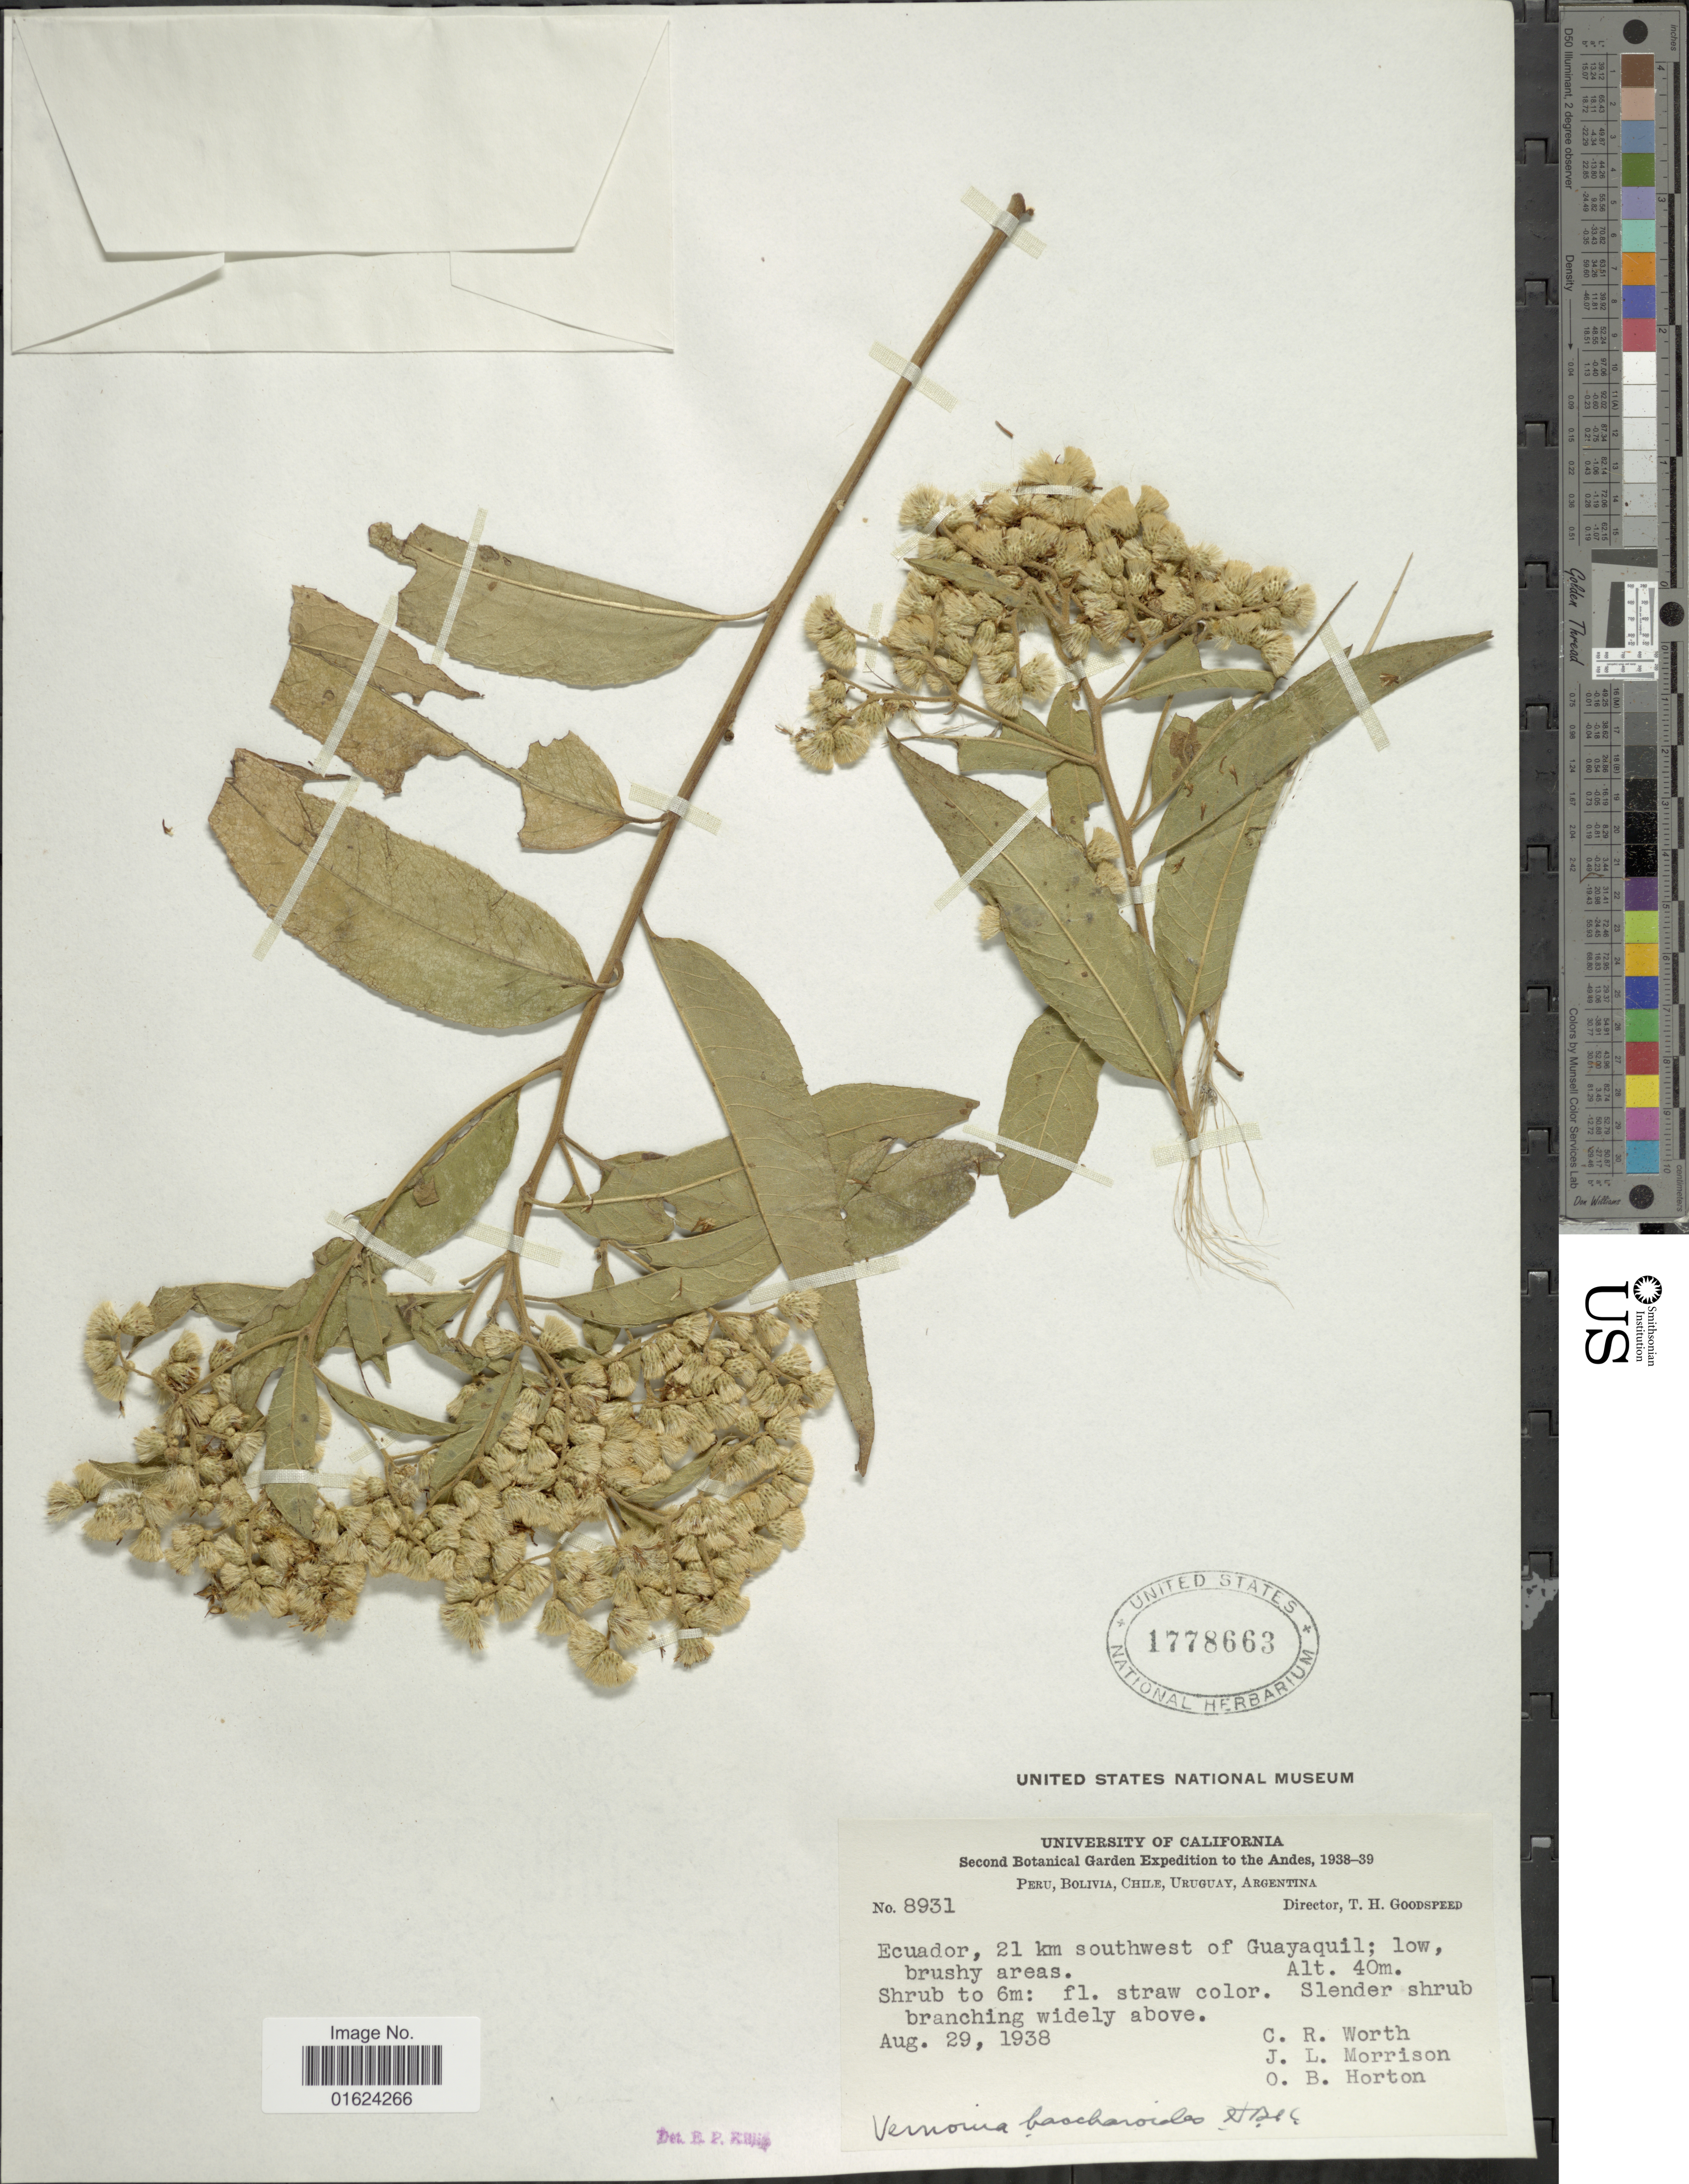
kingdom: Plantae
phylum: Tracheophyta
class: Magnoliopsida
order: Asterales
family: Asteraceae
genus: Vernonanthura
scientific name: Vernonanthura patens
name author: (Kunth) H. Rob.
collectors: C. R. Worth, J. L. Morrison & O. B. Horton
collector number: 8331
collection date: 1938-08-29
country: Ecuador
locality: Ecuador, 21 km southwest of Guayaquil.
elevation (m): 40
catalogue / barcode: US 1778663